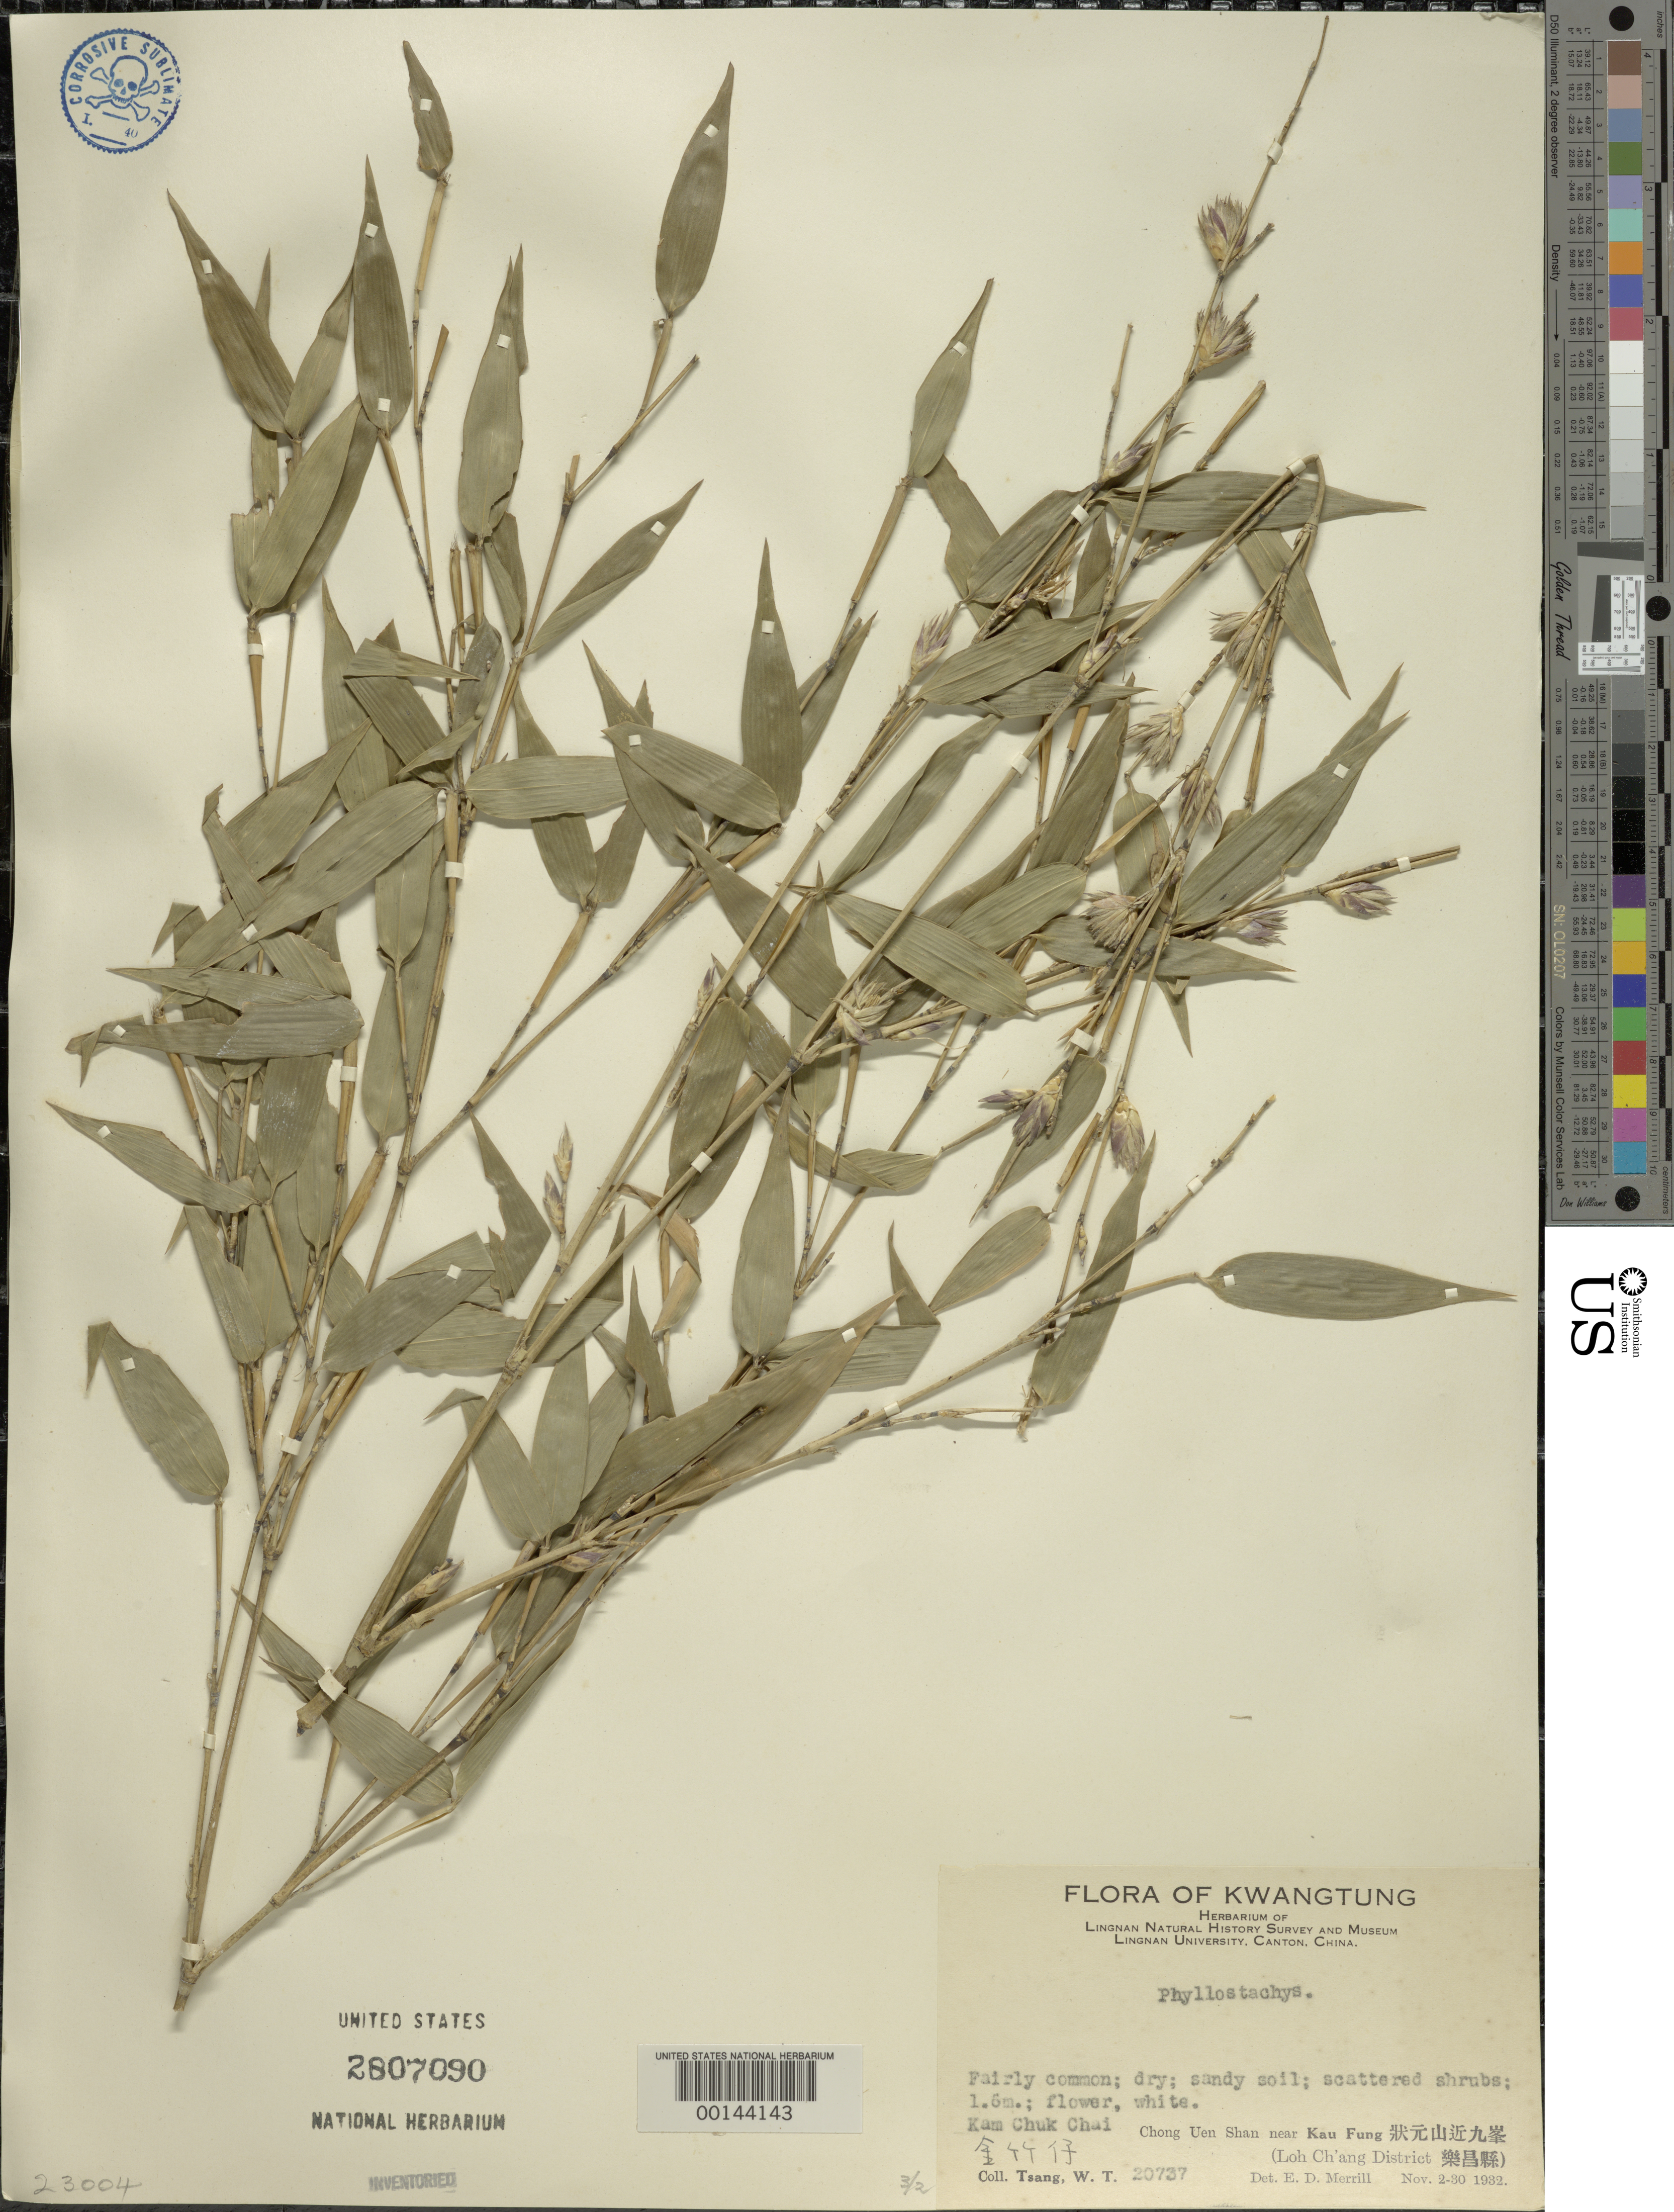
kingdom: Plantae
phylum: Tracheophyta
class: Liliopsida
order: Poales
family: Poaceae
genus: Phyllostachys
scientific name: Phyllostachys sp.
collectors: W. T. Tsang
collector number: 20737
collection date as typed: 02 Nov 1932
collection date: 1932-11-02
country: China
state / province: Guangdong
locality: Loh ch'ang, kau fung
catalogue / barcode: US 2807090